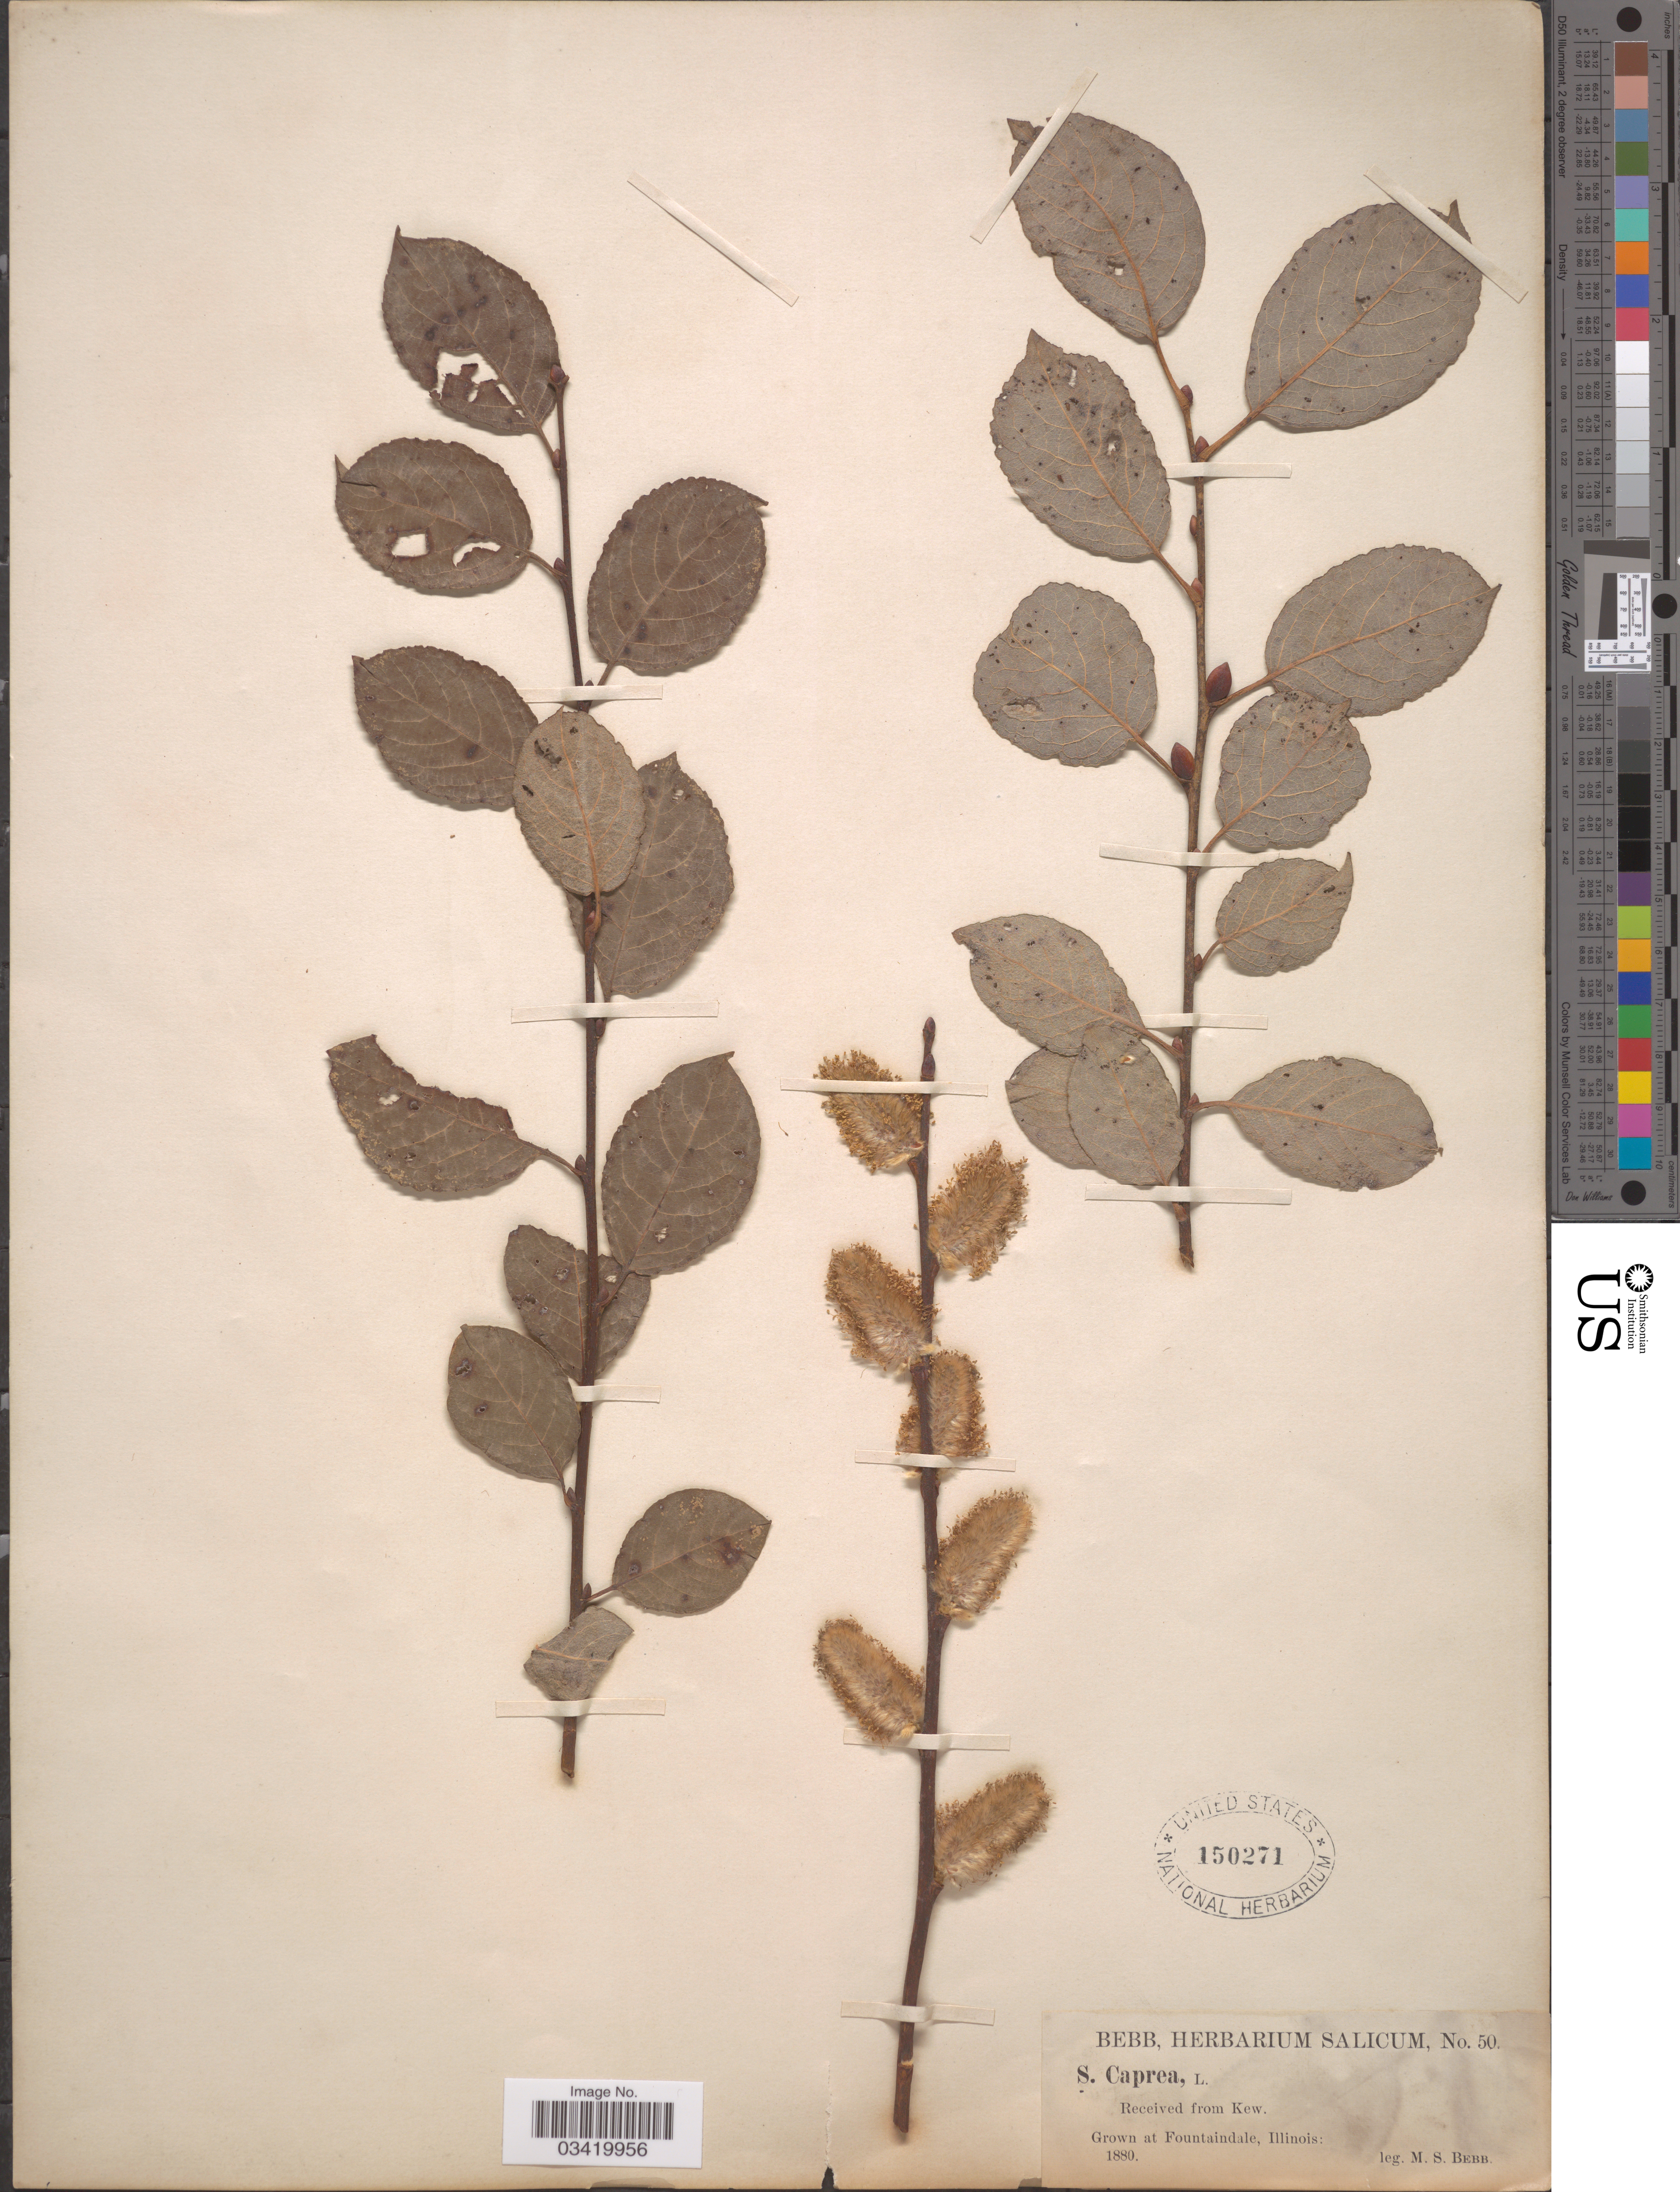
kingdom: Plantae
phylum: Tracheophyta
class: Magnoliopsida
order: Malpighiales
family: Salicaceae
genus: Salix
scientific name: Salix caprea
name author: L.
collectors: M. Bebb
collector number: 50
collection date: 1880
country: United States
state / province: Illinois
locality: Fountaindale.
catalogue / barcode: US 150271